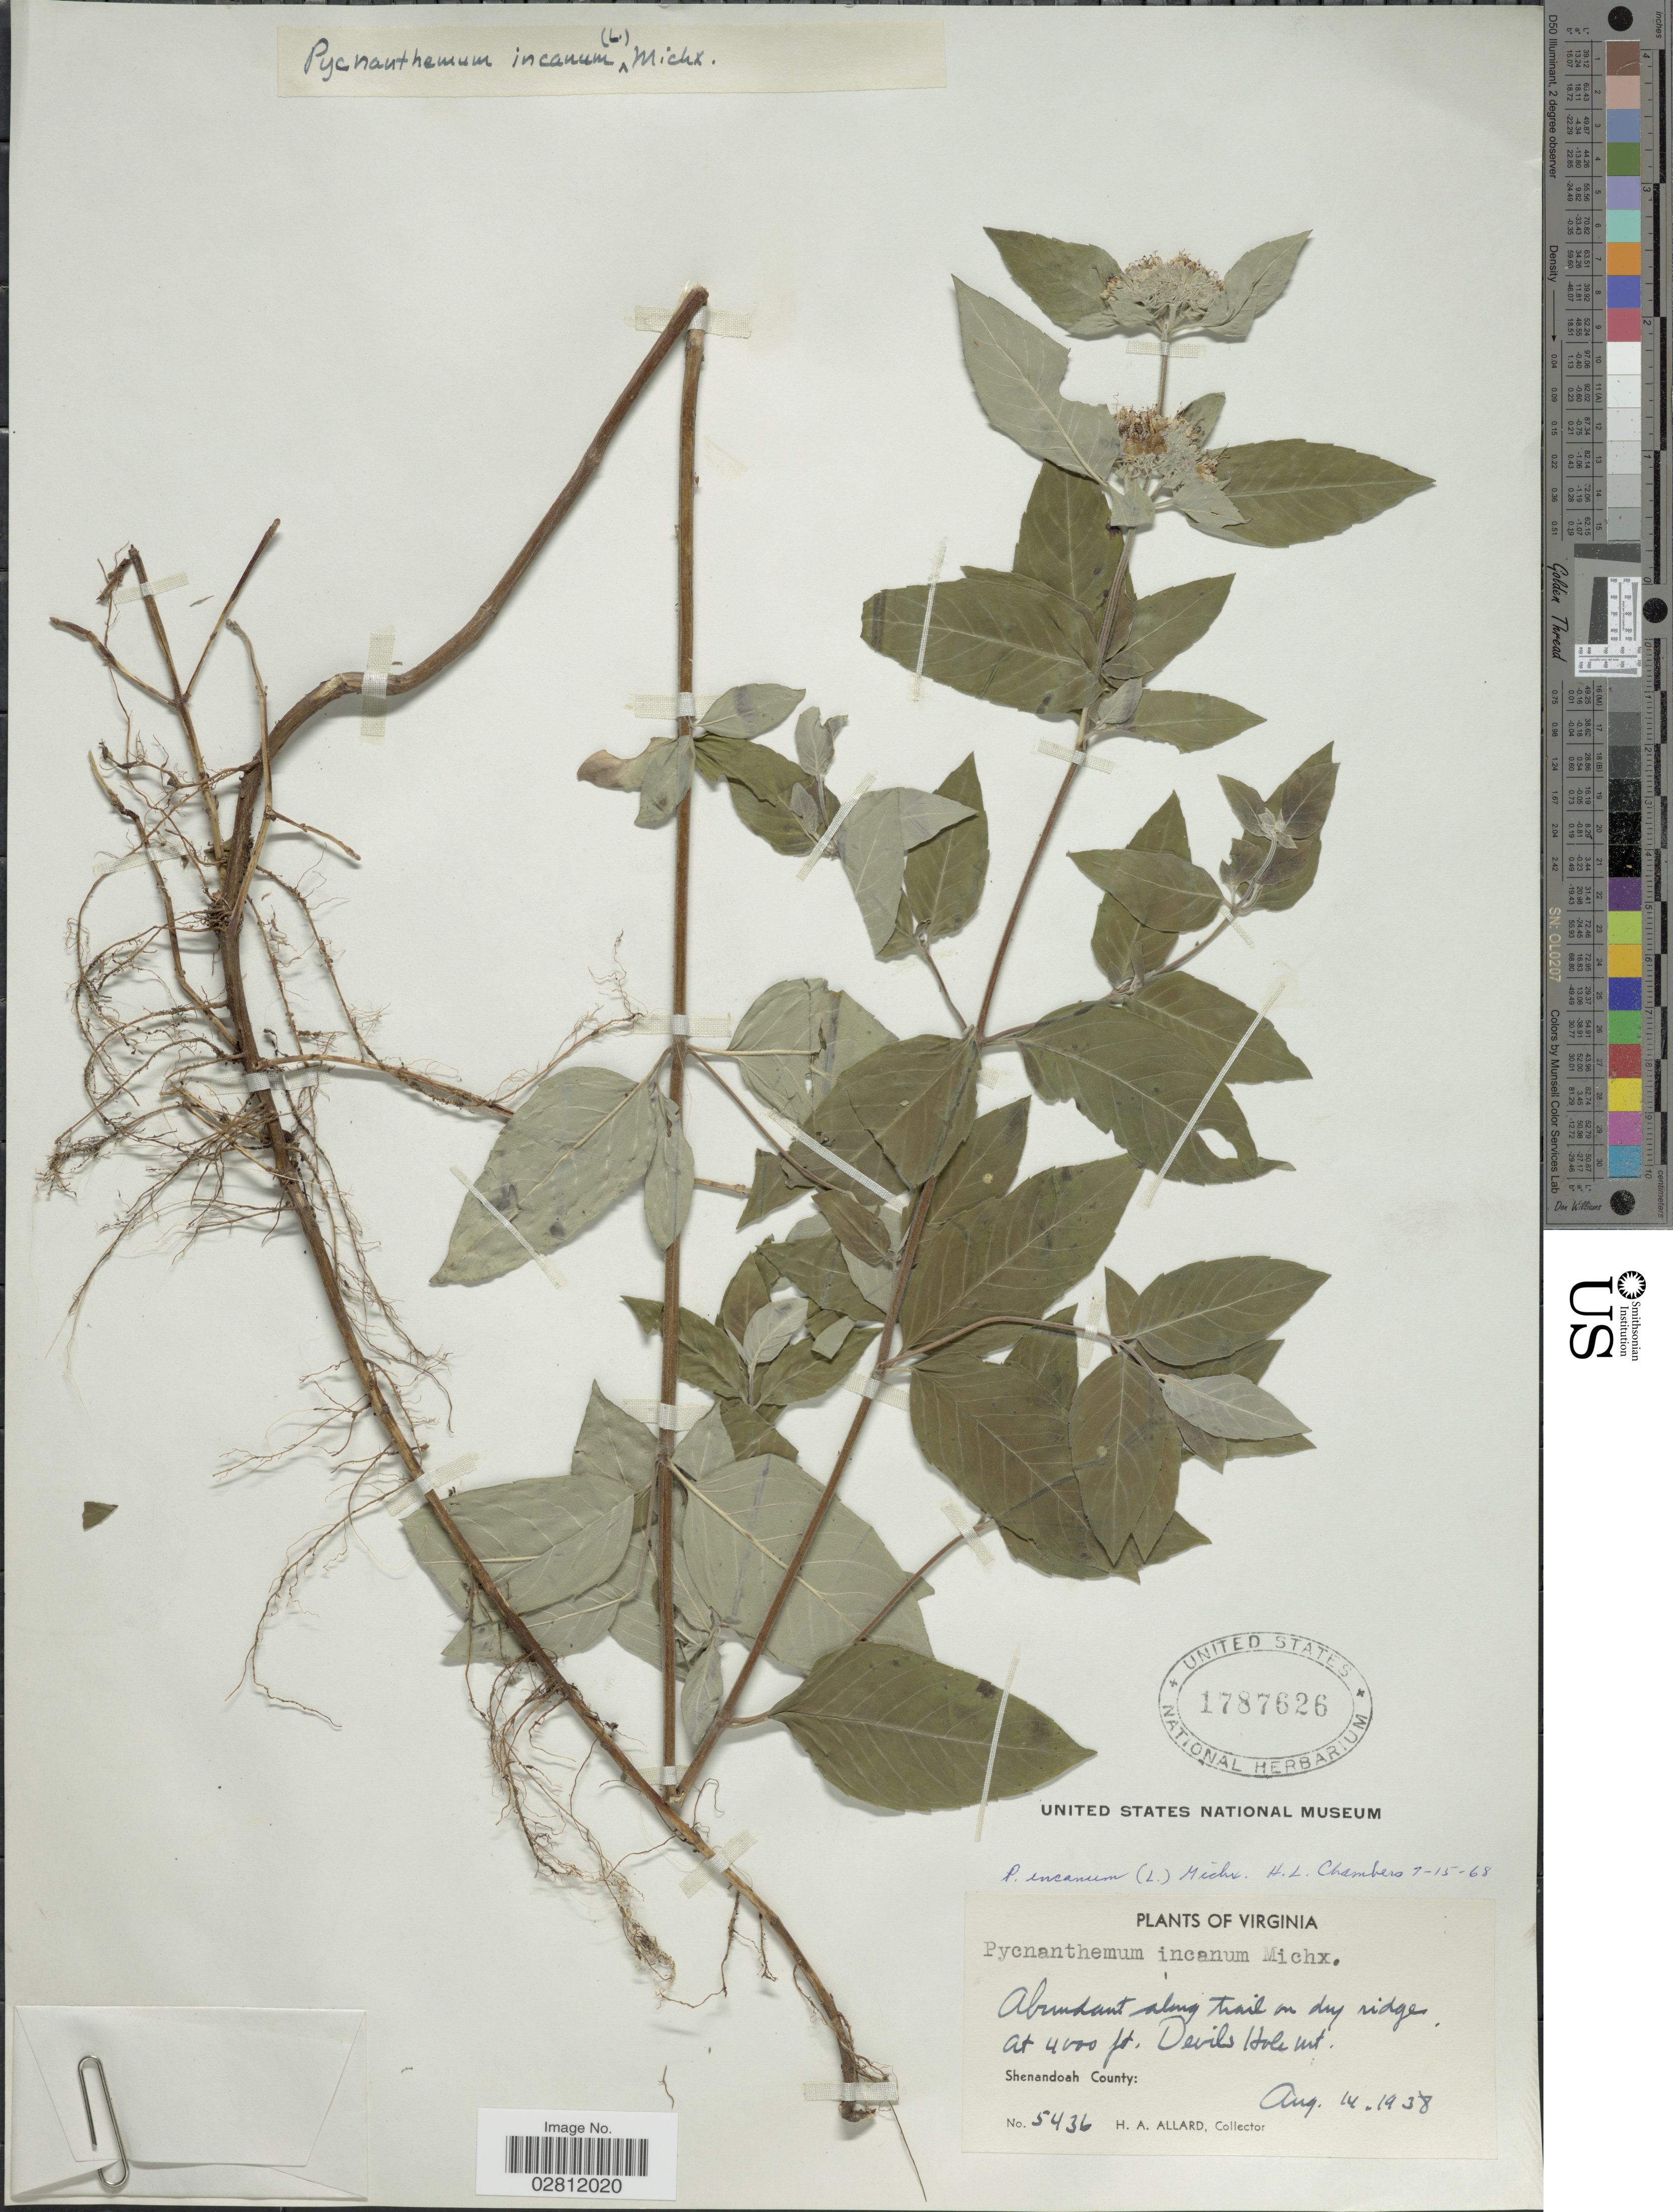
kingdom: Plantae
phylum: Tracheophyta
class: Magnoliopsida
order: Lamiales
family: Lamiaceae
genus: Pycnanthemum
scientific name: Pycnanthemum incanum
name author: (L.) Michx.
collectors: H. A. Allard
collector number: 5436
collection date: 1938-08-14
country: United States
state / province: Virginia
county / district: Shenandoah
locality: Devils Hole mt., Shenandoah County.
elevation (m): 1219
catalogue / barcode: US 1787626